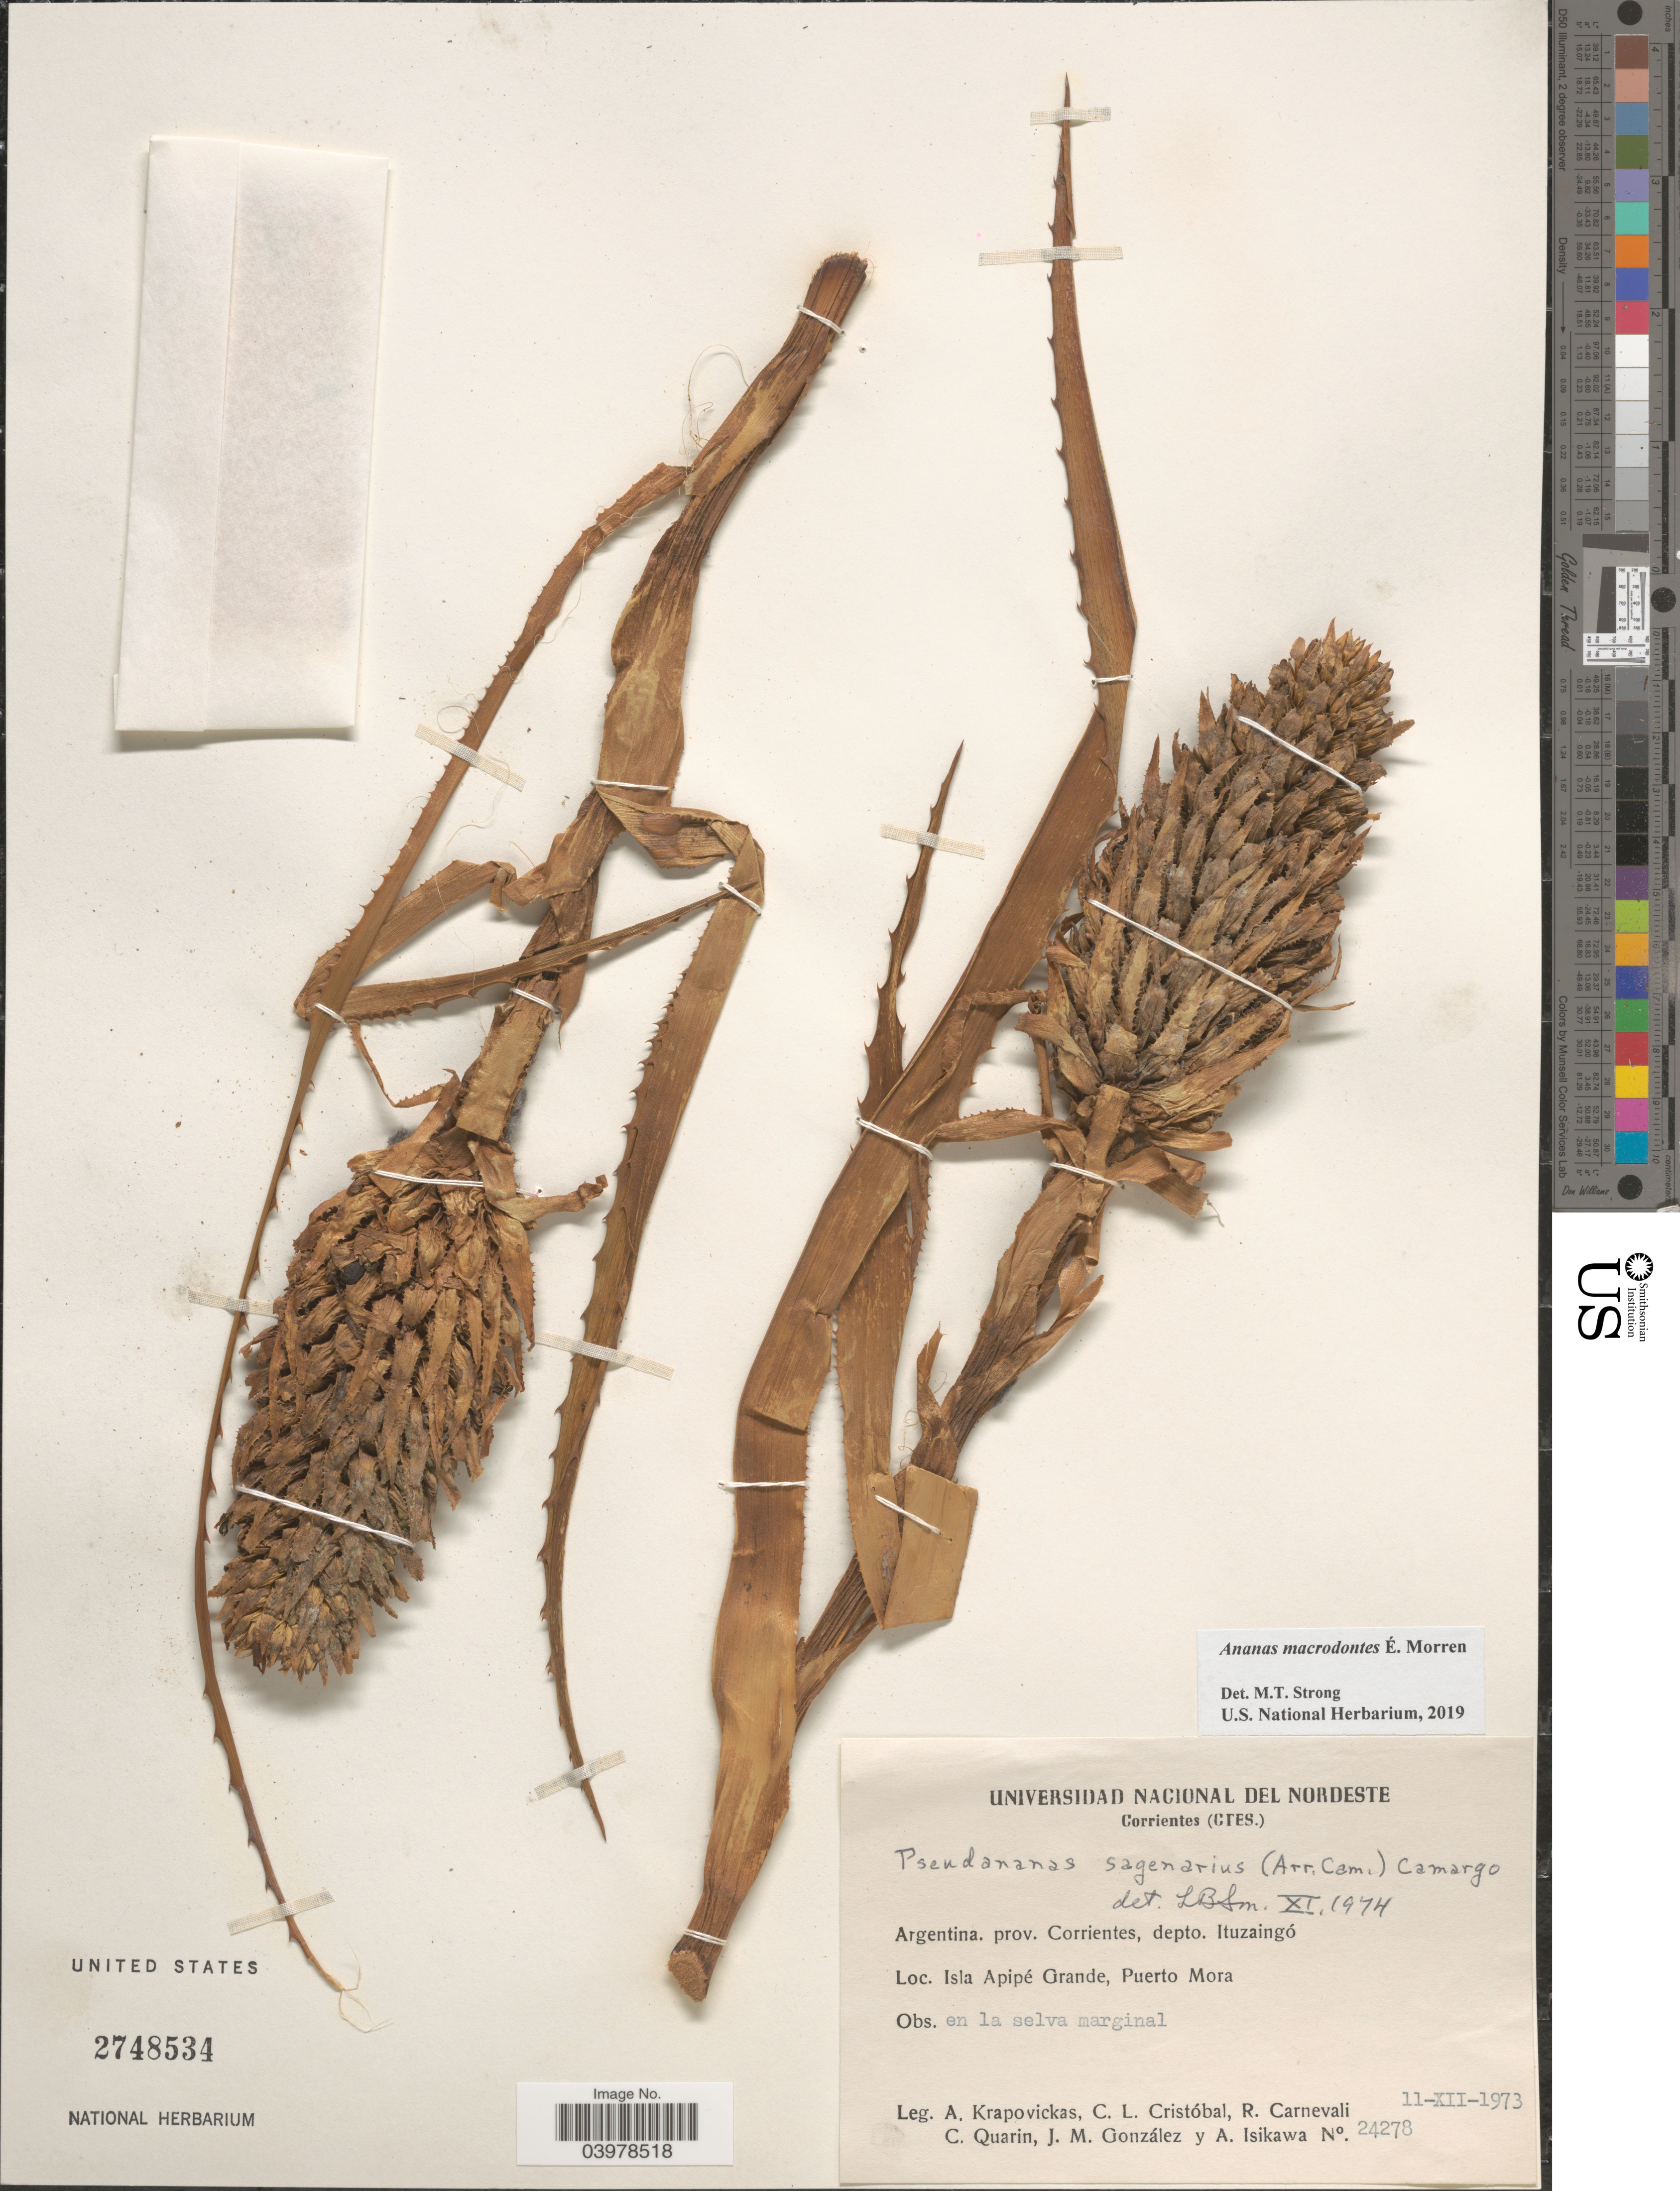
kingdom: Plantae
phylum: Tracheophyta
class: Liliopsida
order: Poales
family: Bromeliaceae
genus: Ananas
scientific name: Ananas macrodontes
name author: É. Morren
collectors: A. Krapovickas, C. L. Cristóbal, R. Carnevali, C. Quarin & et al.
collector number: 24278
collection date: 1973-12-11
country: Argentina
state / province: Corrientes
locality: Depto. Ituzaingó. Isla Apipé Grande, Puerto Mora.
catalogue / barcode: US 2748534